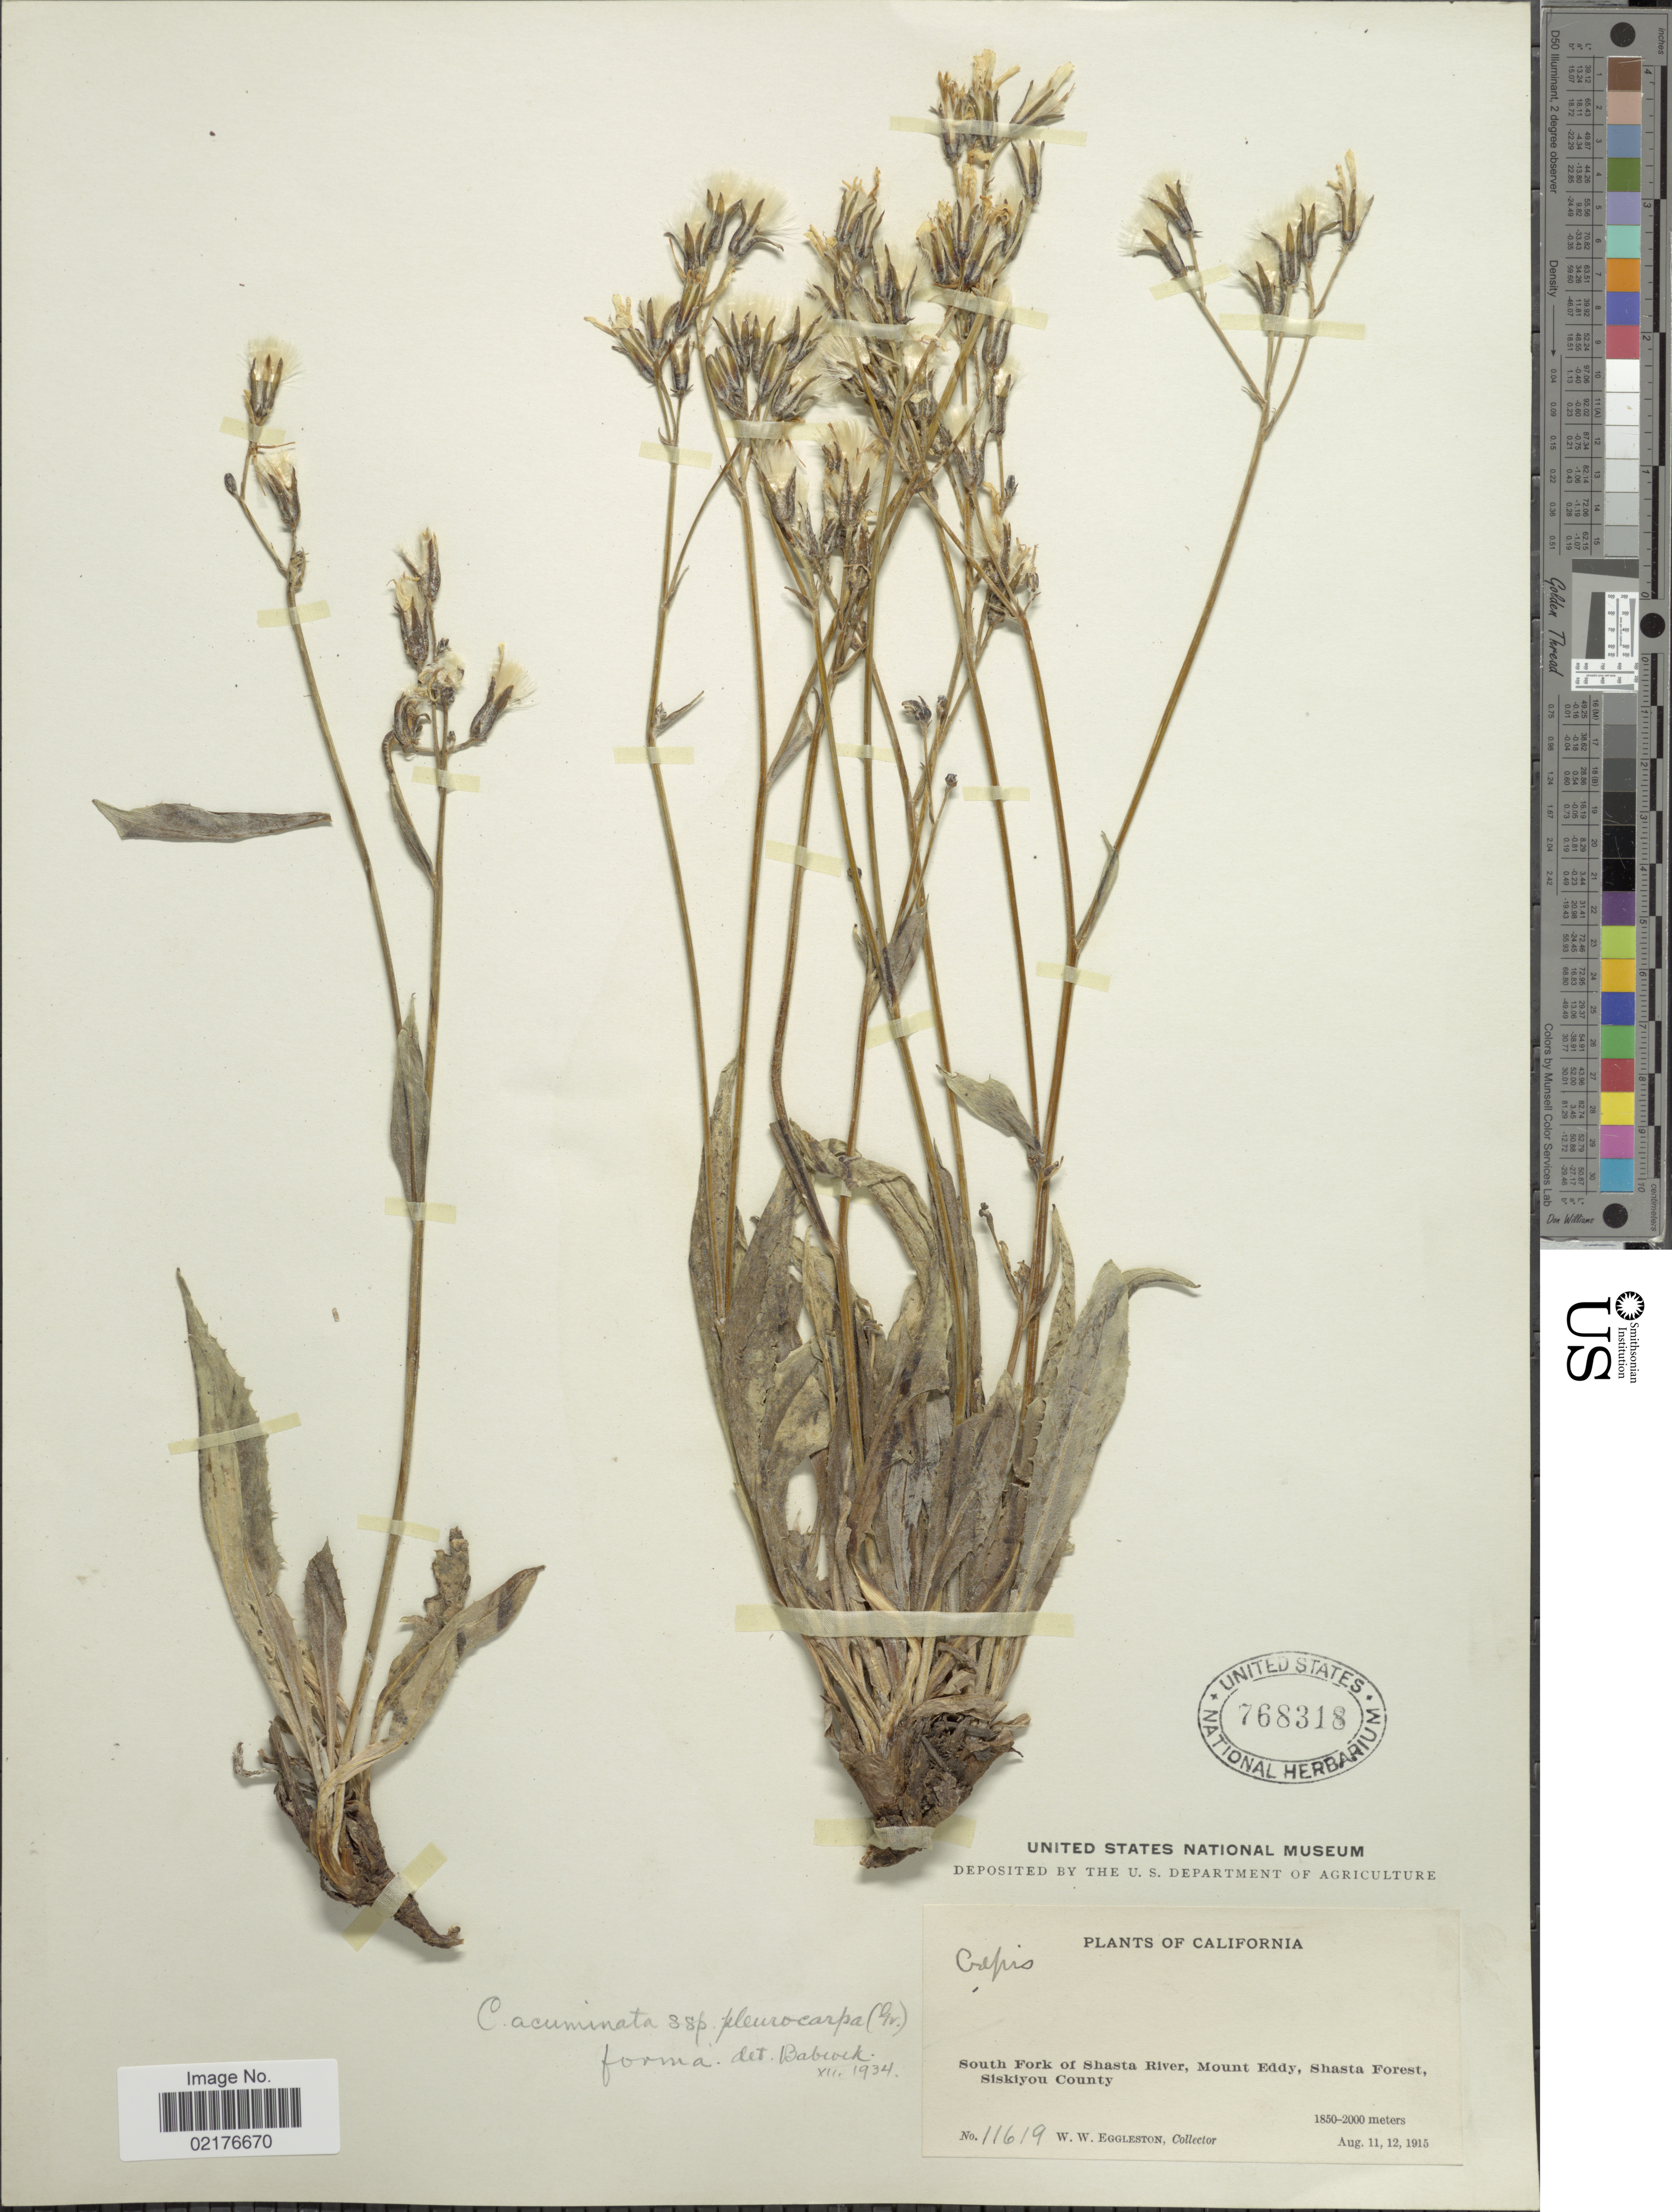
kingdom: Plantae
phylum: Tracheophyta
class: Magnoliopsida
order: Asterales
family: Asteraceae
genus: Crepis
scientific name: Crepis acuminata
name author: Nutt.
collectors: W. W. Eggleston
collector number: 11619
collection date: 1915-08-11/1915-08-12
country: United States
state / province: California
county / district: Siskiyou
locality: South Fork of Shasta River, Mount Eddy, Shasta Forest, Siskyou County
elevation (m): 1850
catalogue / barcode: US 768318